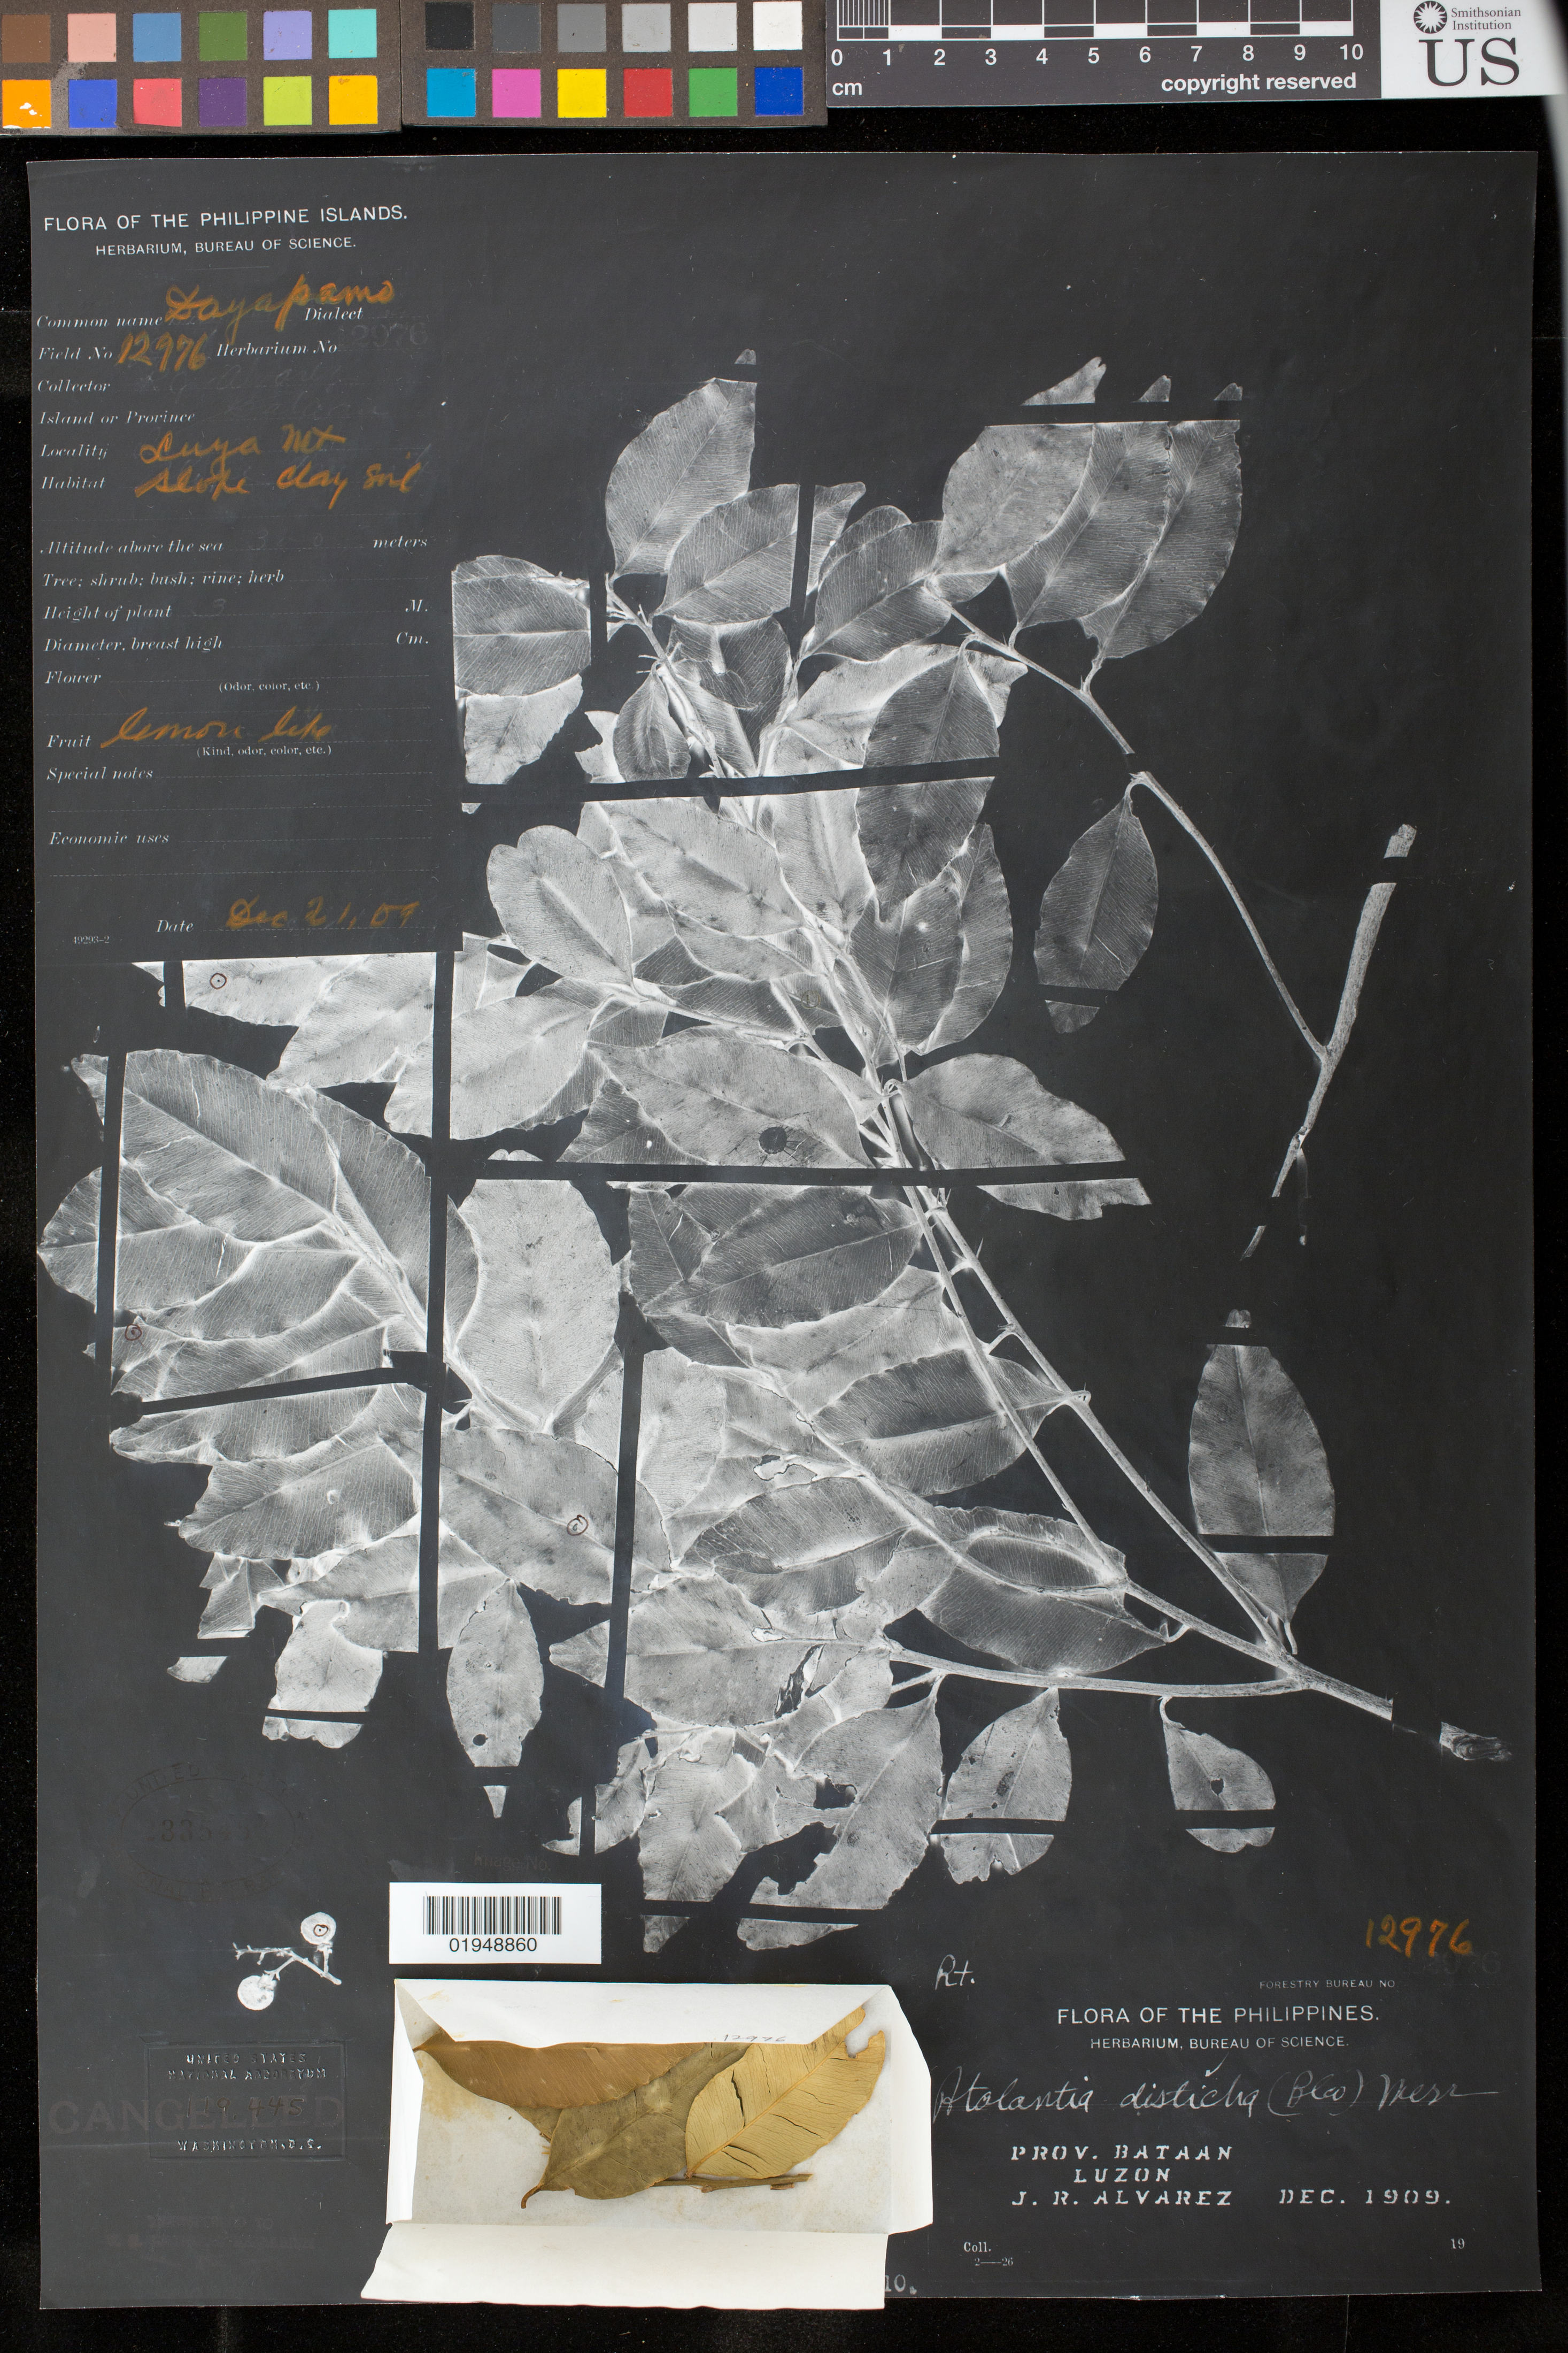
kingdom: Plantae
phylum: Tracheophyta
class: Magnoliopsida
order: Sapindales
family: Rutaceae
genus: Atalantia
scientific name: Atalantia disticha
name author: (Blanco) Merr.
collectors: R. Alvarez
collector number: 12976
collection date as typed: Jan 1909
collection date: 1909-01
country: Philippines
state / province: Central Luzon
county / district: Bataan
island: Luzon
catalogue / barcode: US 2335453